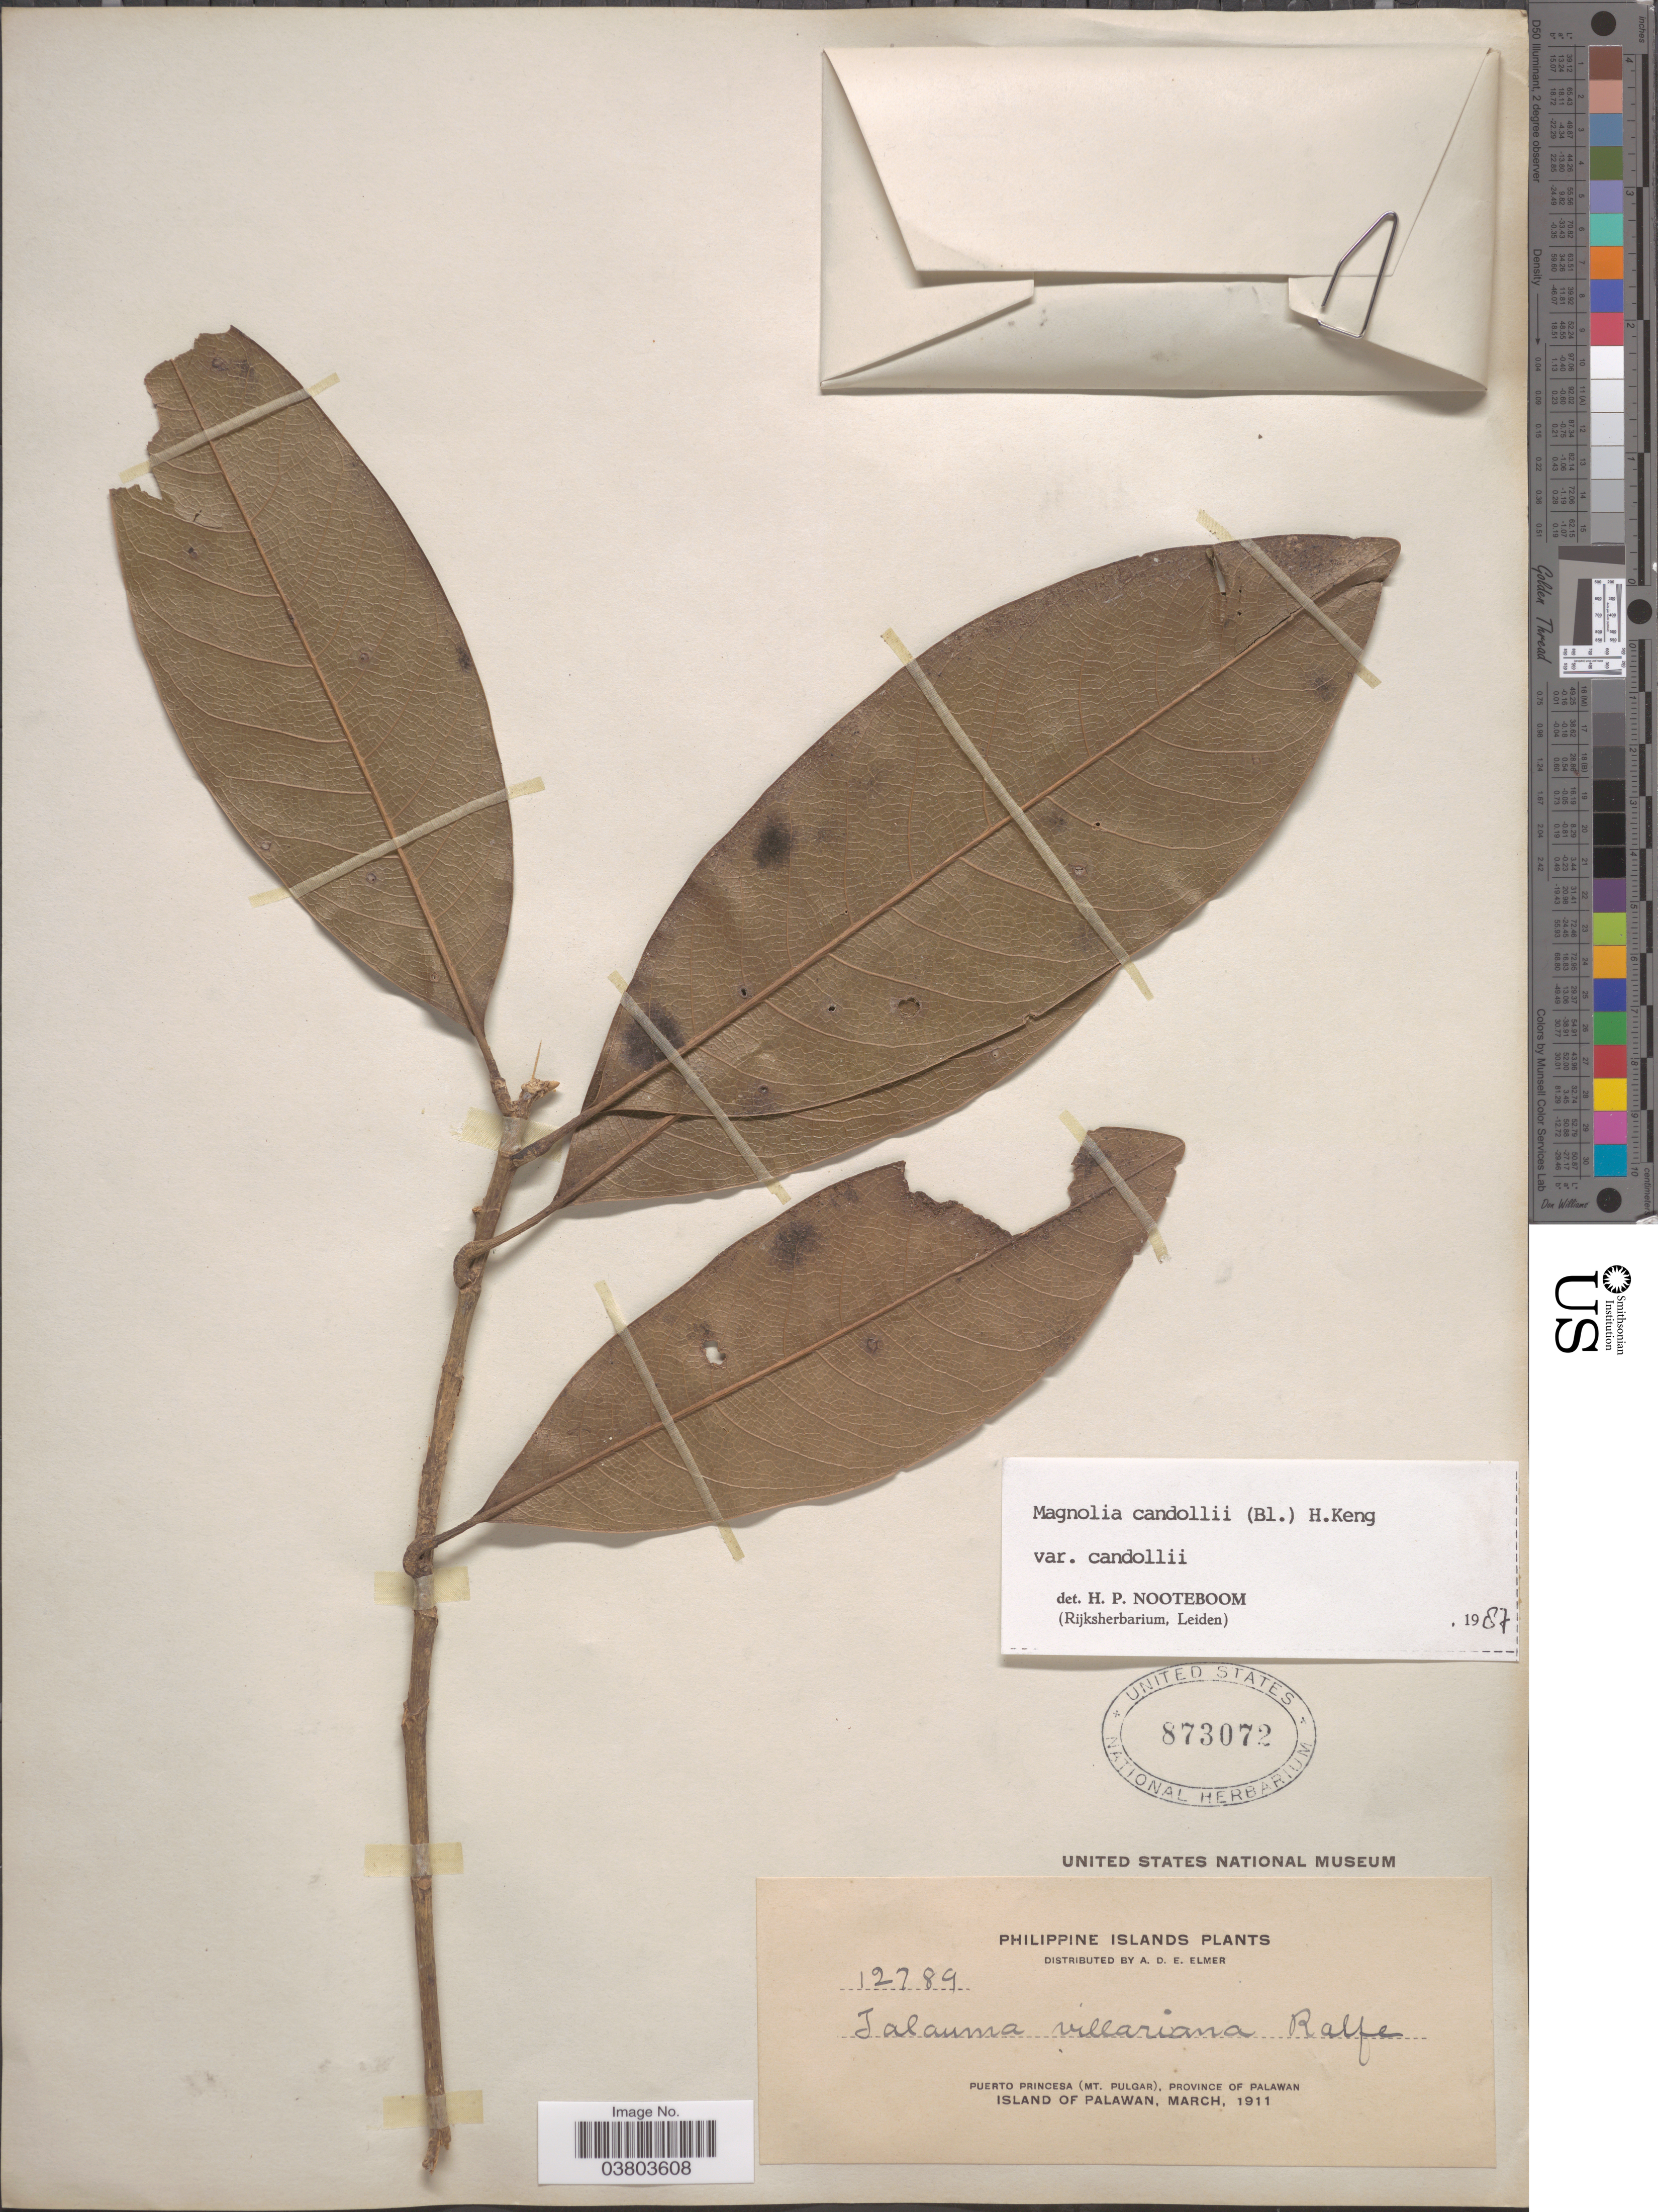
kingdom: Plantae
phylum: Tracheophyta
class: Magnoliopsida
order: Magnoliales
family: Magnoliaceae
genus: Magnolia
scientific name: Magnolia candollei var. candollei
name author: Link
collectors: A. D. E. Elmer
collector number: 12789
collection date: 1911-03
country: Philippines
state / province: Mimaropa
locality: Puerto Princesa (Mt. Pulgar), Province of Palawan. Island of Palawan.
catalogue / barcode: US 873072